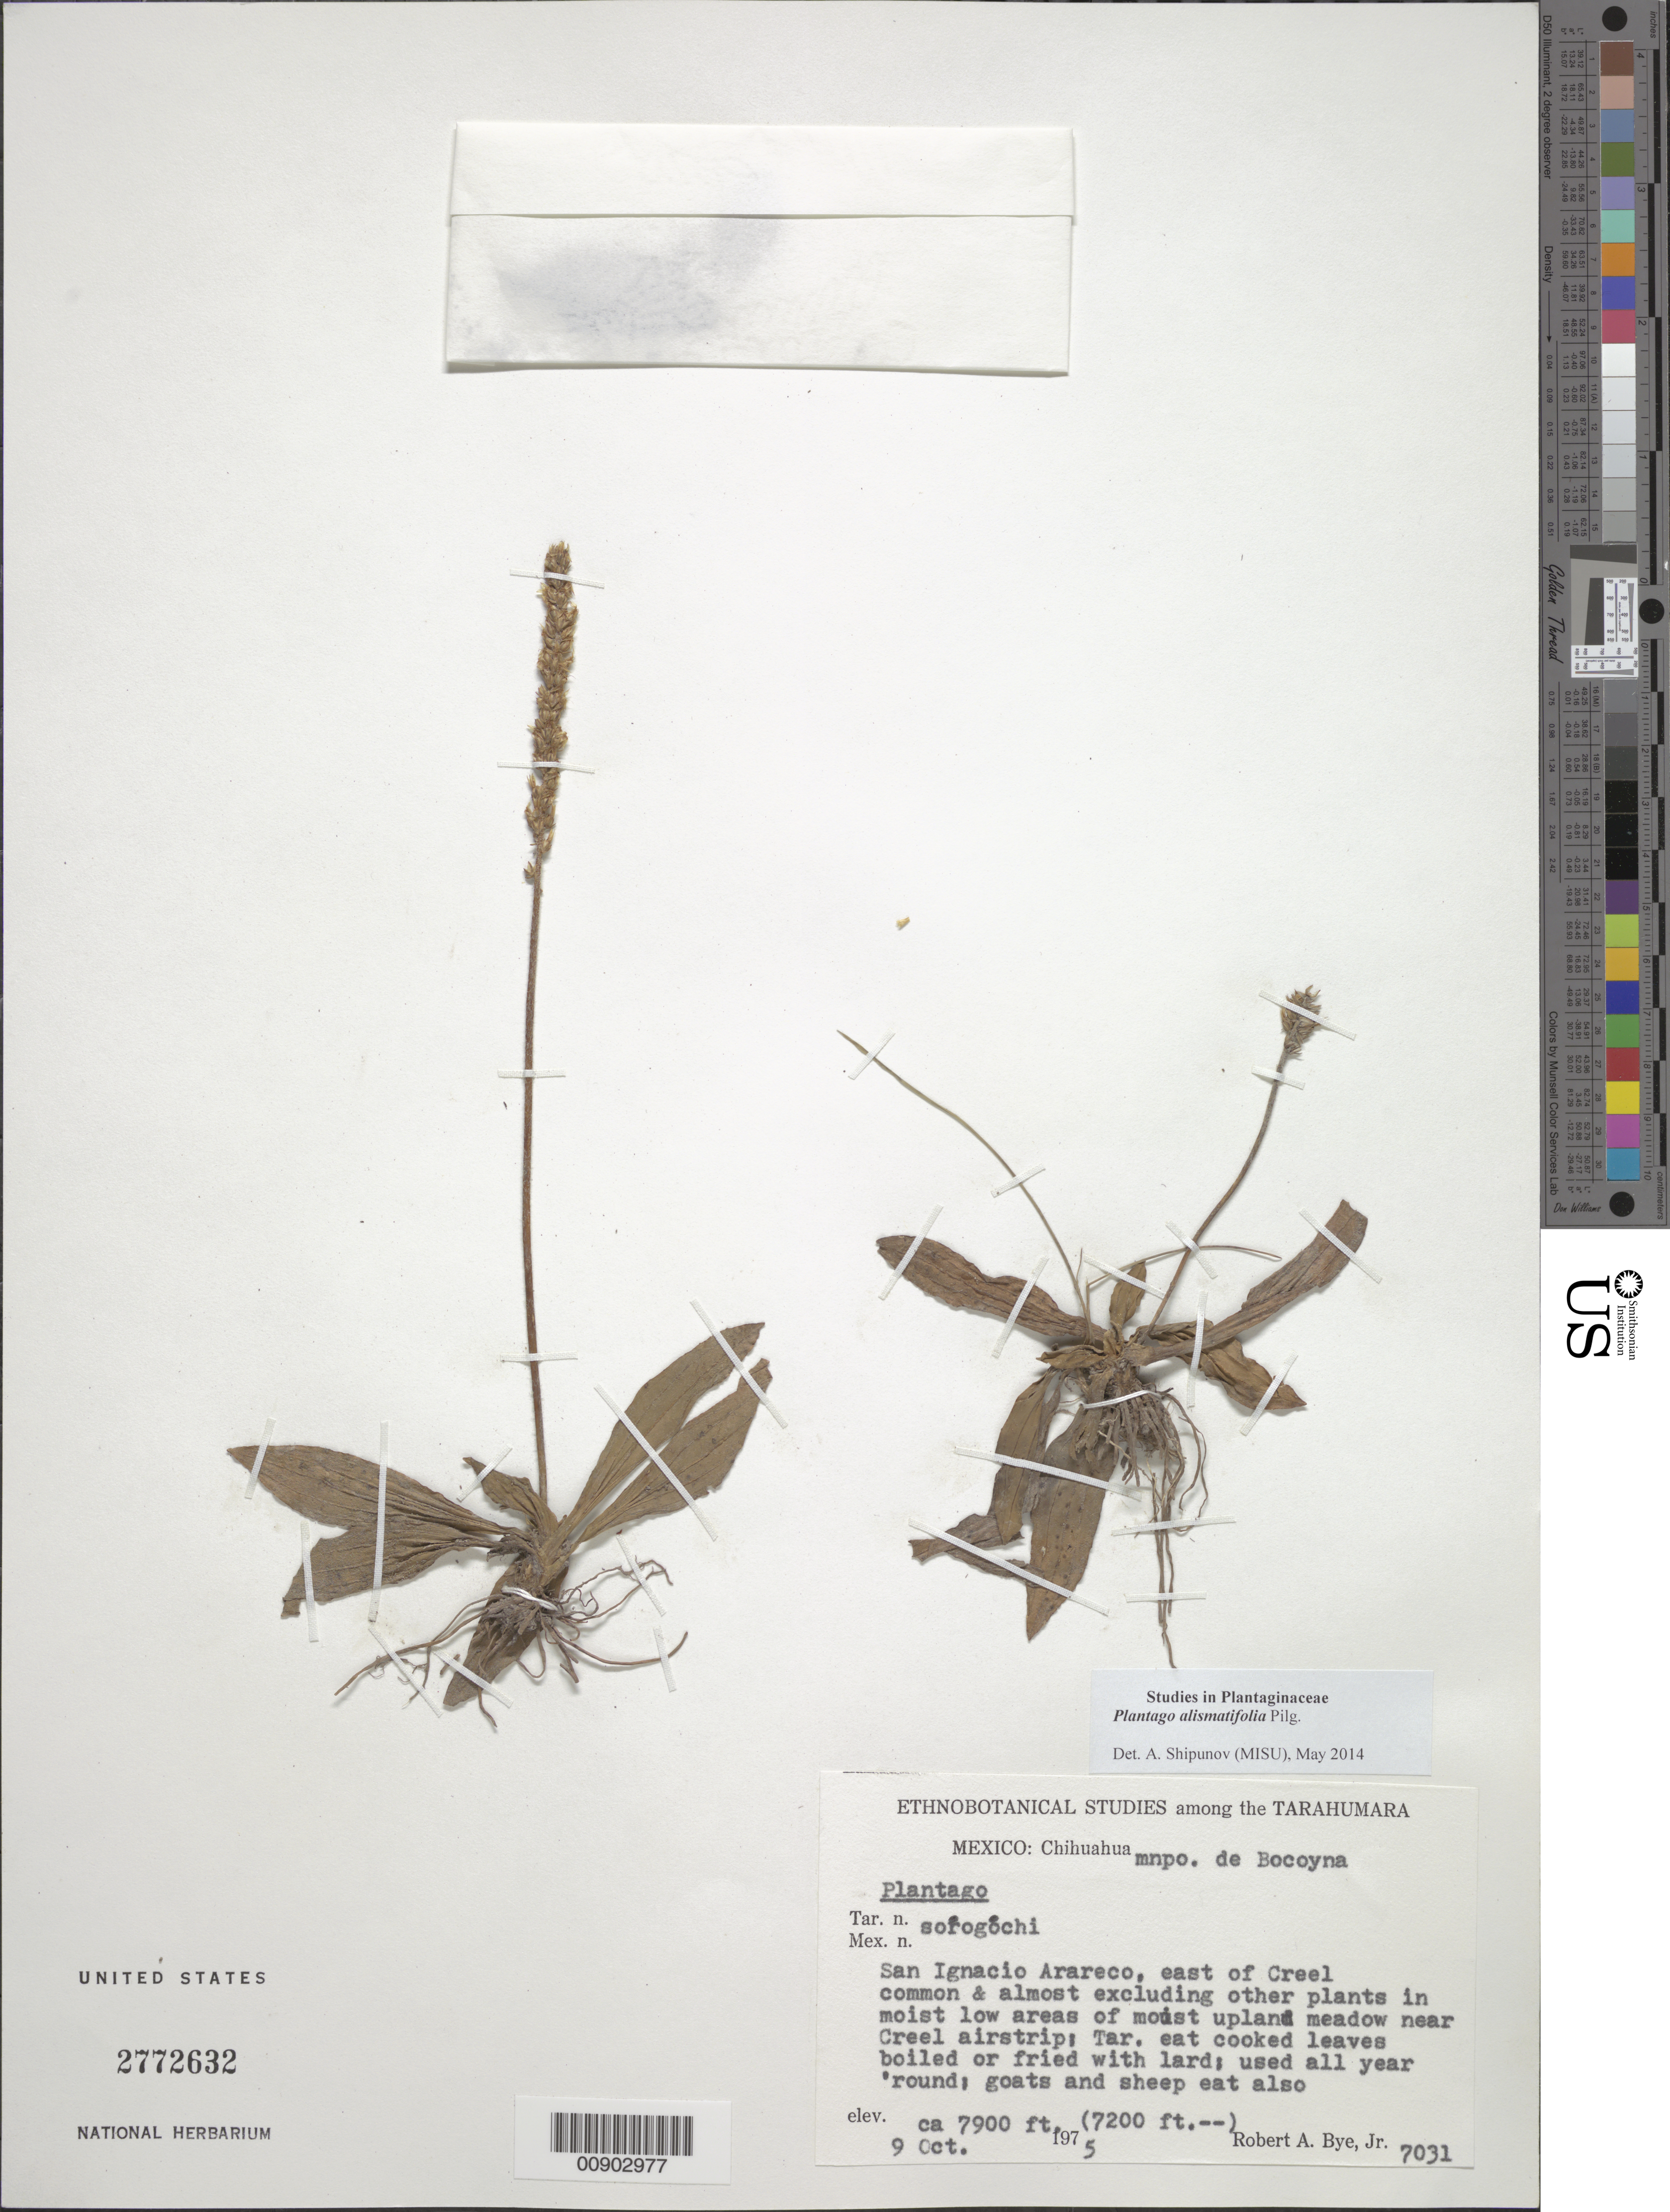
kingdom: Plantae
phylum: Tracheophyta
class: Magnoliopsida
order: Lamiales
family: Plantaginaceae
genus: Plantago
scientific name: Plantago alismatifolia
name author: Pilg.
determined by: Shipunov, Alexey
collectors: R. A. Bye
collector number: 7031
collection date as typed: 09 Oct 1975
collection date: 1975-10-09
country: Mexico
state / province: Chihuahua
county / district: Bocoyna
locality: San Ignacio Arareco, east of Creel, Mnpo. de Bocoyna, Chihuahua. Near Creel airstrip.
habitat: Common & almost excluding other plants in moist low areas of moist upland meadow near airstrip.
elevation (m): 2408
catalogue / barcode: US 2772632